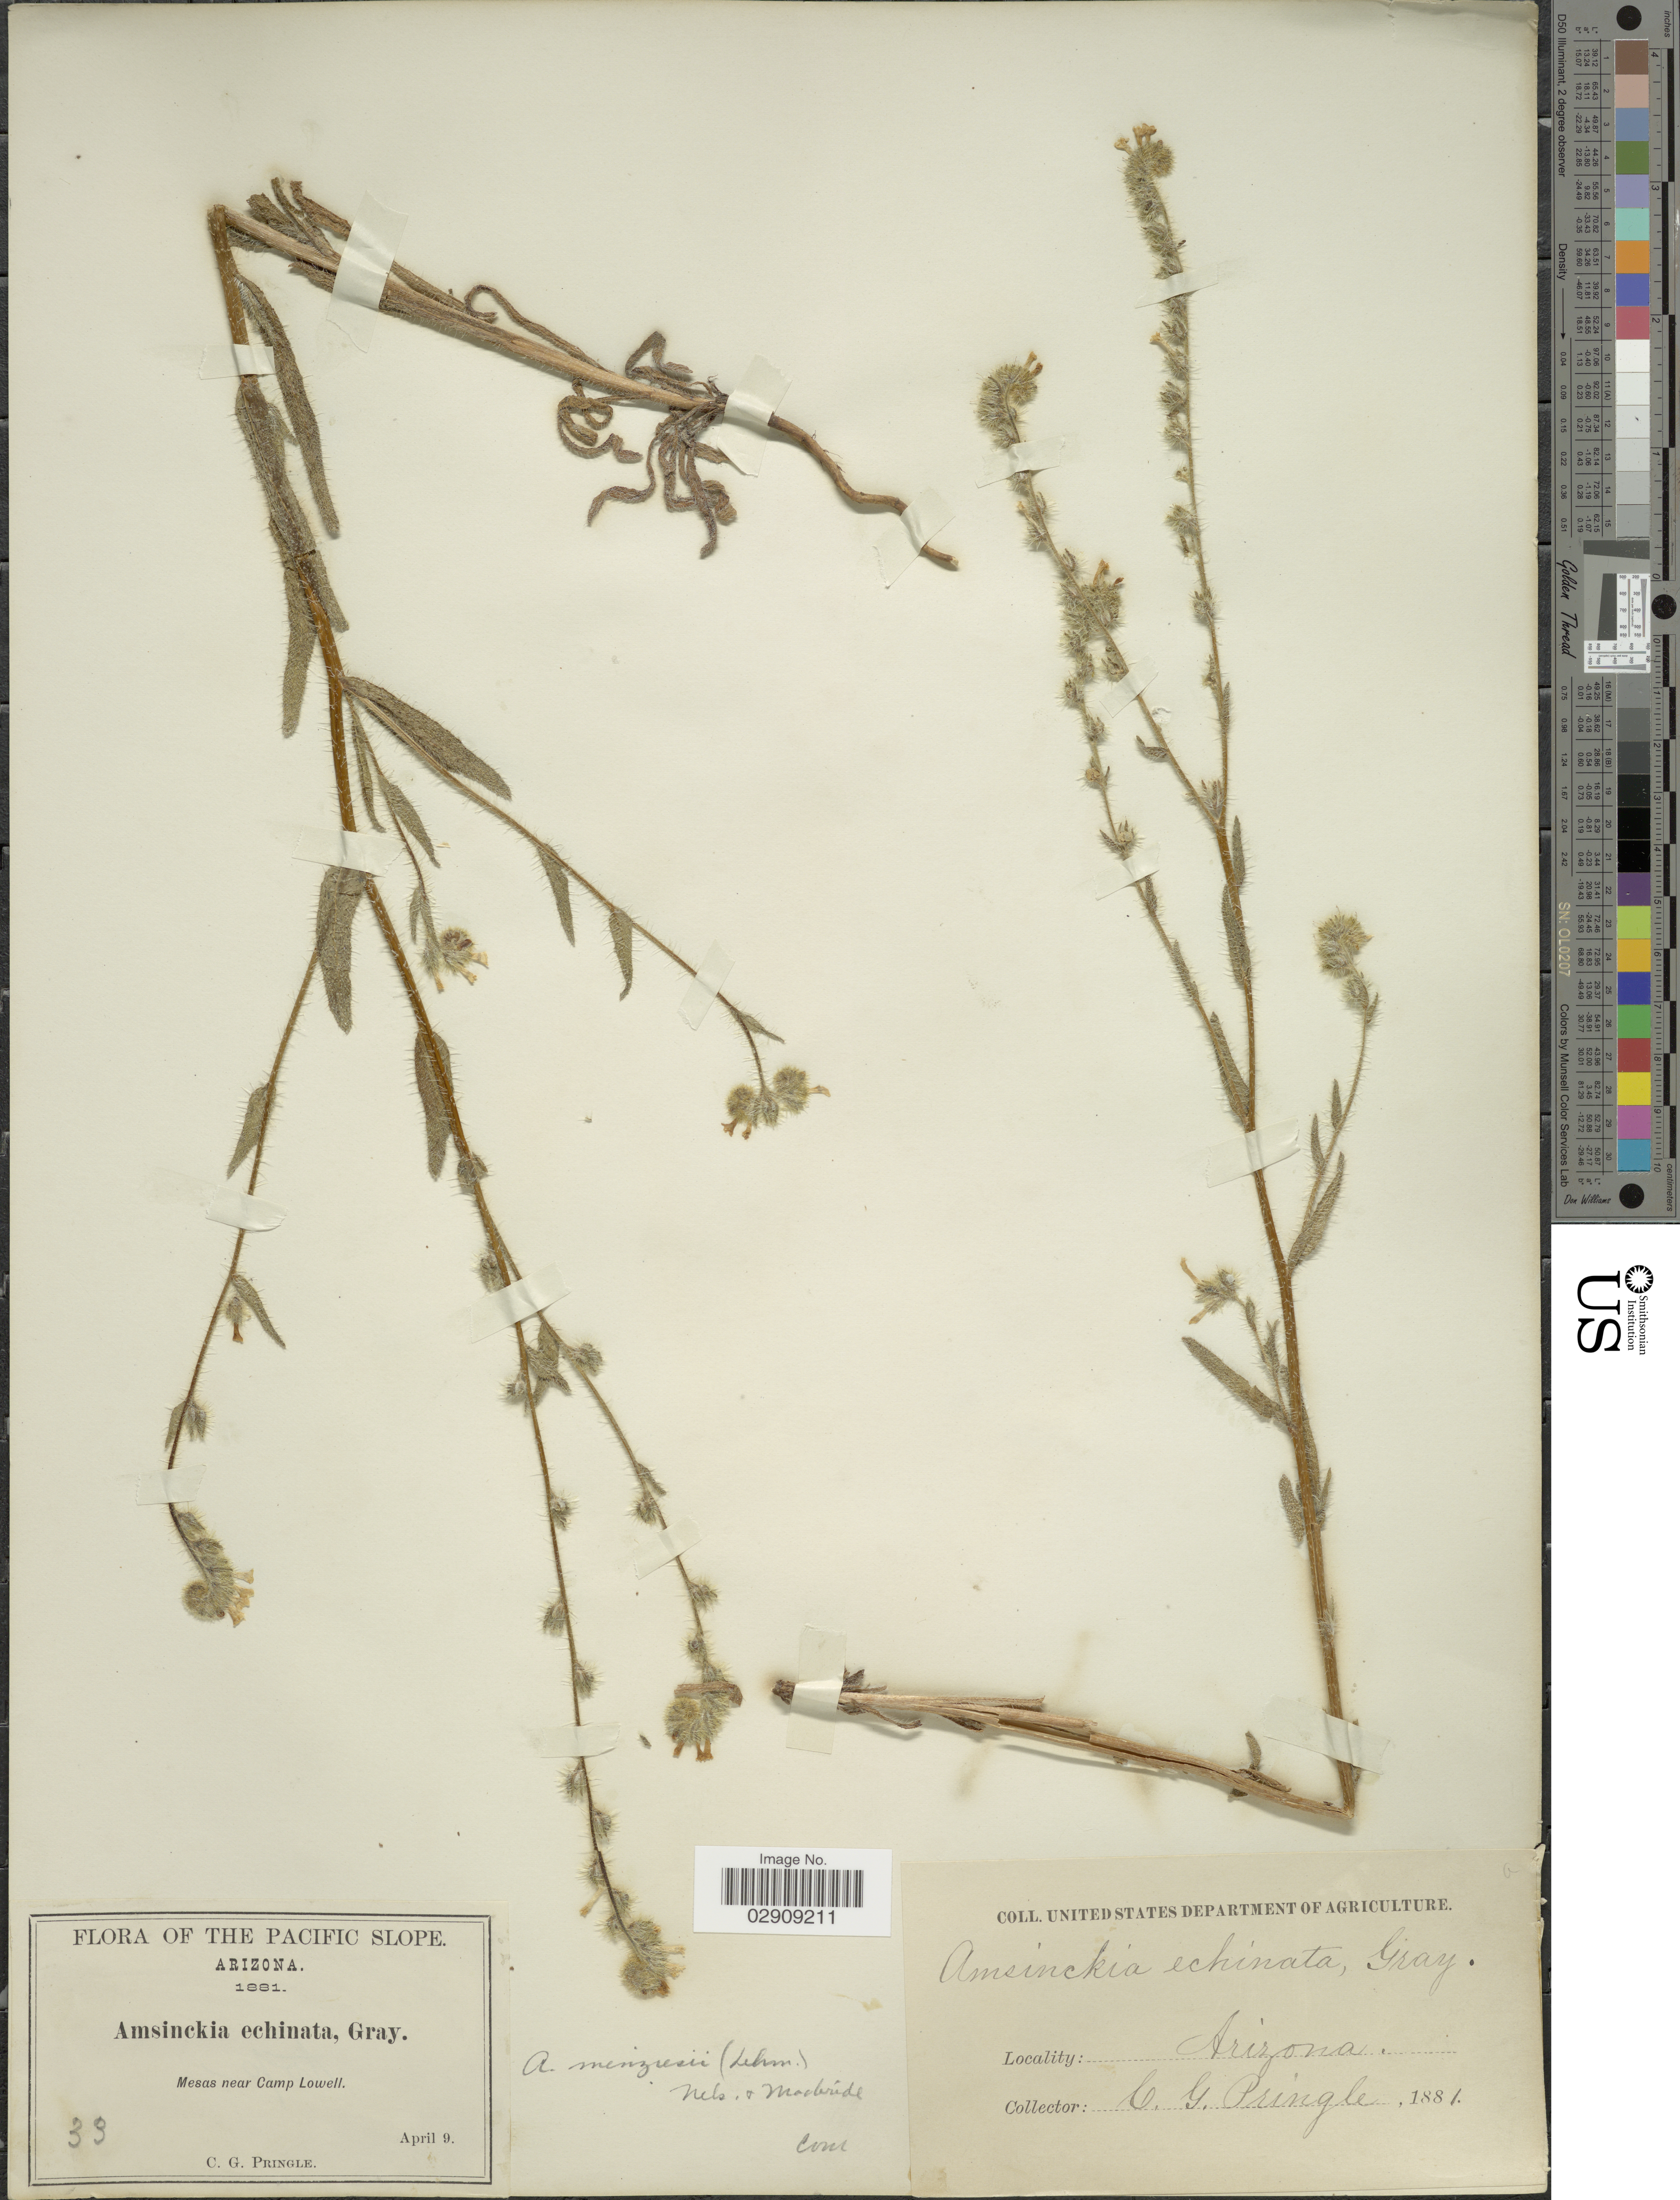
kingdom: Plantae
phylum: Tracheophyta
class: Magnoliopsida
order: Boraginales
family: Boraginaceae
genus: Amsinckia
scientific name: Amsinckia menziesii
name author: A. Nelson & J.F. Macbr.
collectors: C. G. Pringle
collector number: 33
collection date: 1881-04-09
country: United States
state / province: Arizona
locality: The Pacific Slope. Mesas near Camp Lowell.